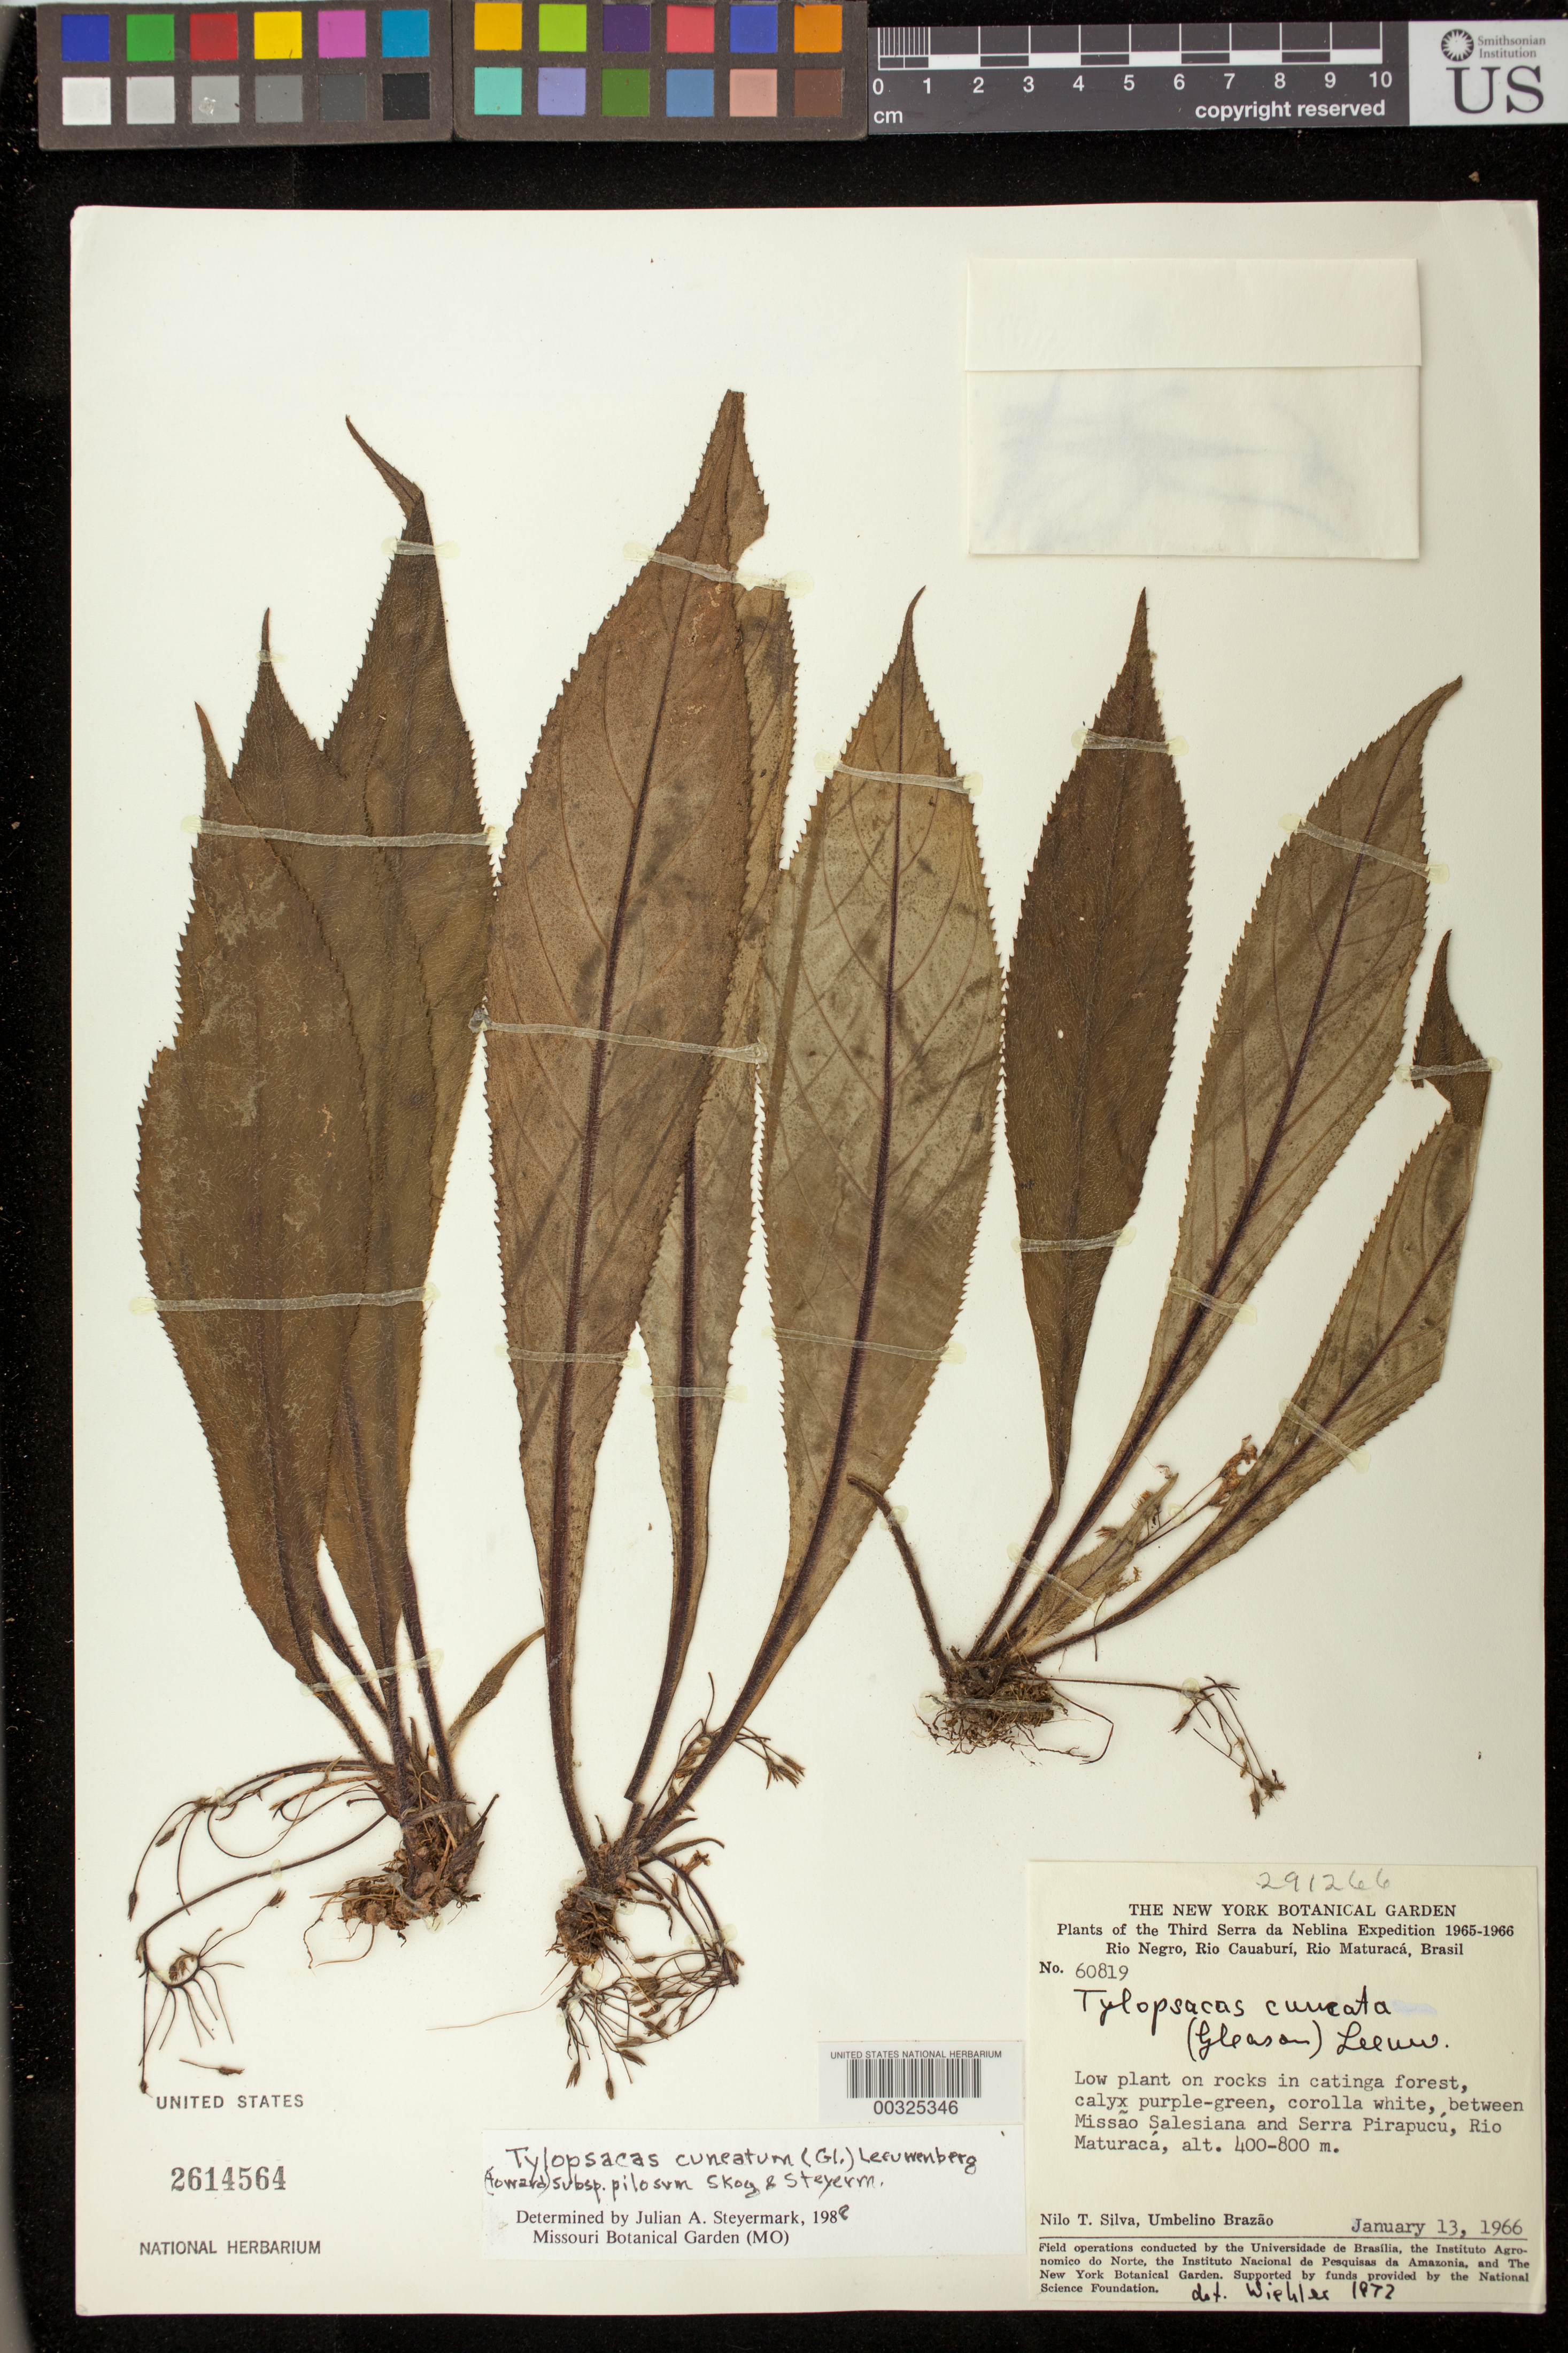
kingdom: Plantae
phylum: Tracheophyta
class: Magnoliopsida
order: Lamiales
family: Gesneriaceae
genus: Tylopsacas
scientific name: Tylopsacas cuneata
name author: (Gleason) Leeuwenb.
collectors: N. T. Silva & U. Brazão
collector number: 60819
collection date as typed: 13 Jan 1966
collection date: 1966-01-13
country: Brazil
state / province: Amazonas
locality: Rio Negro, Rio Cauaburi, Rio Maturaca, between Missao Salesiana and Serra Pirapucu, Rio Maturaca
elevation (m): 400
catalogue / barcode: US 2614564